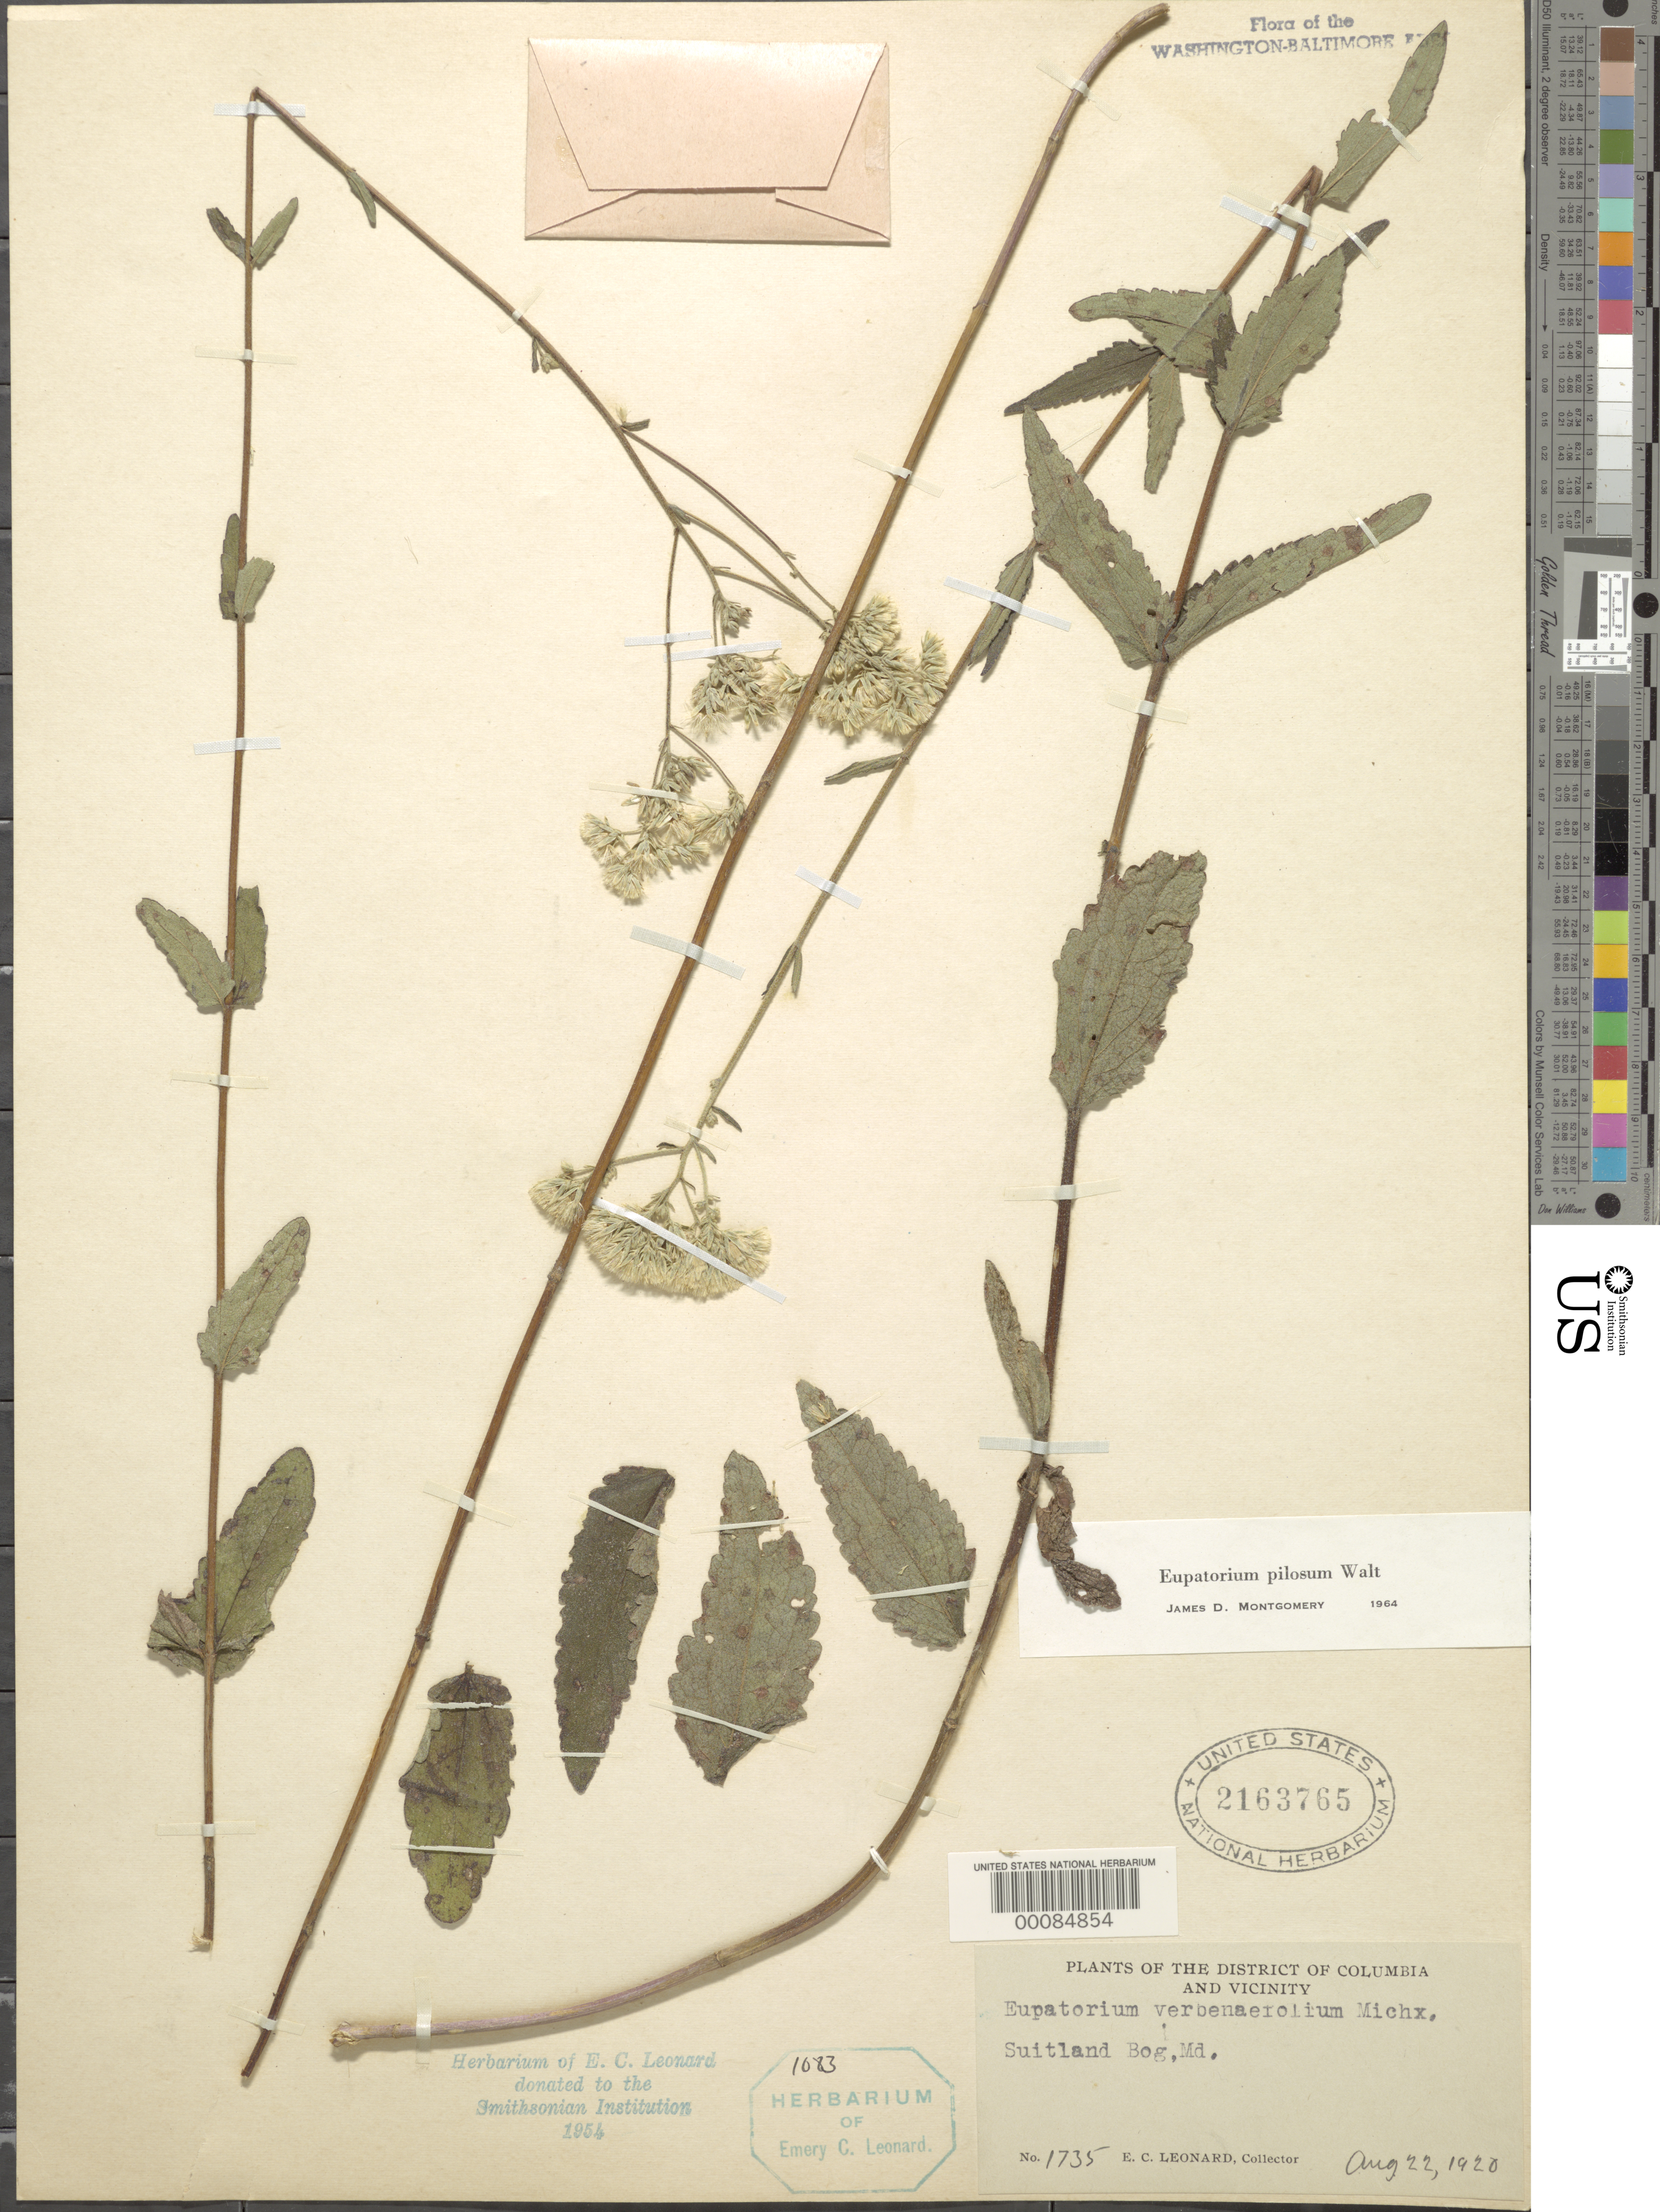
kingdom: Plantae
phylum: Tracheophyta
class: Magnoliopsida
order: Asterales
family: Asteraceae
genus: Eupatorium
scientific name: Eupatorium pilosum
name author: Walter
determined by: Montgomery, J. D.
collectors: E. C. Leonard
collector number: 1735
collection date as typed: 22 Aug 1920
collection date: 1920-08-22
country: United States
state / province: Maryland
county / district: Prince George's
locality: Suitland Bog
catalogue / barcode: US 2163765